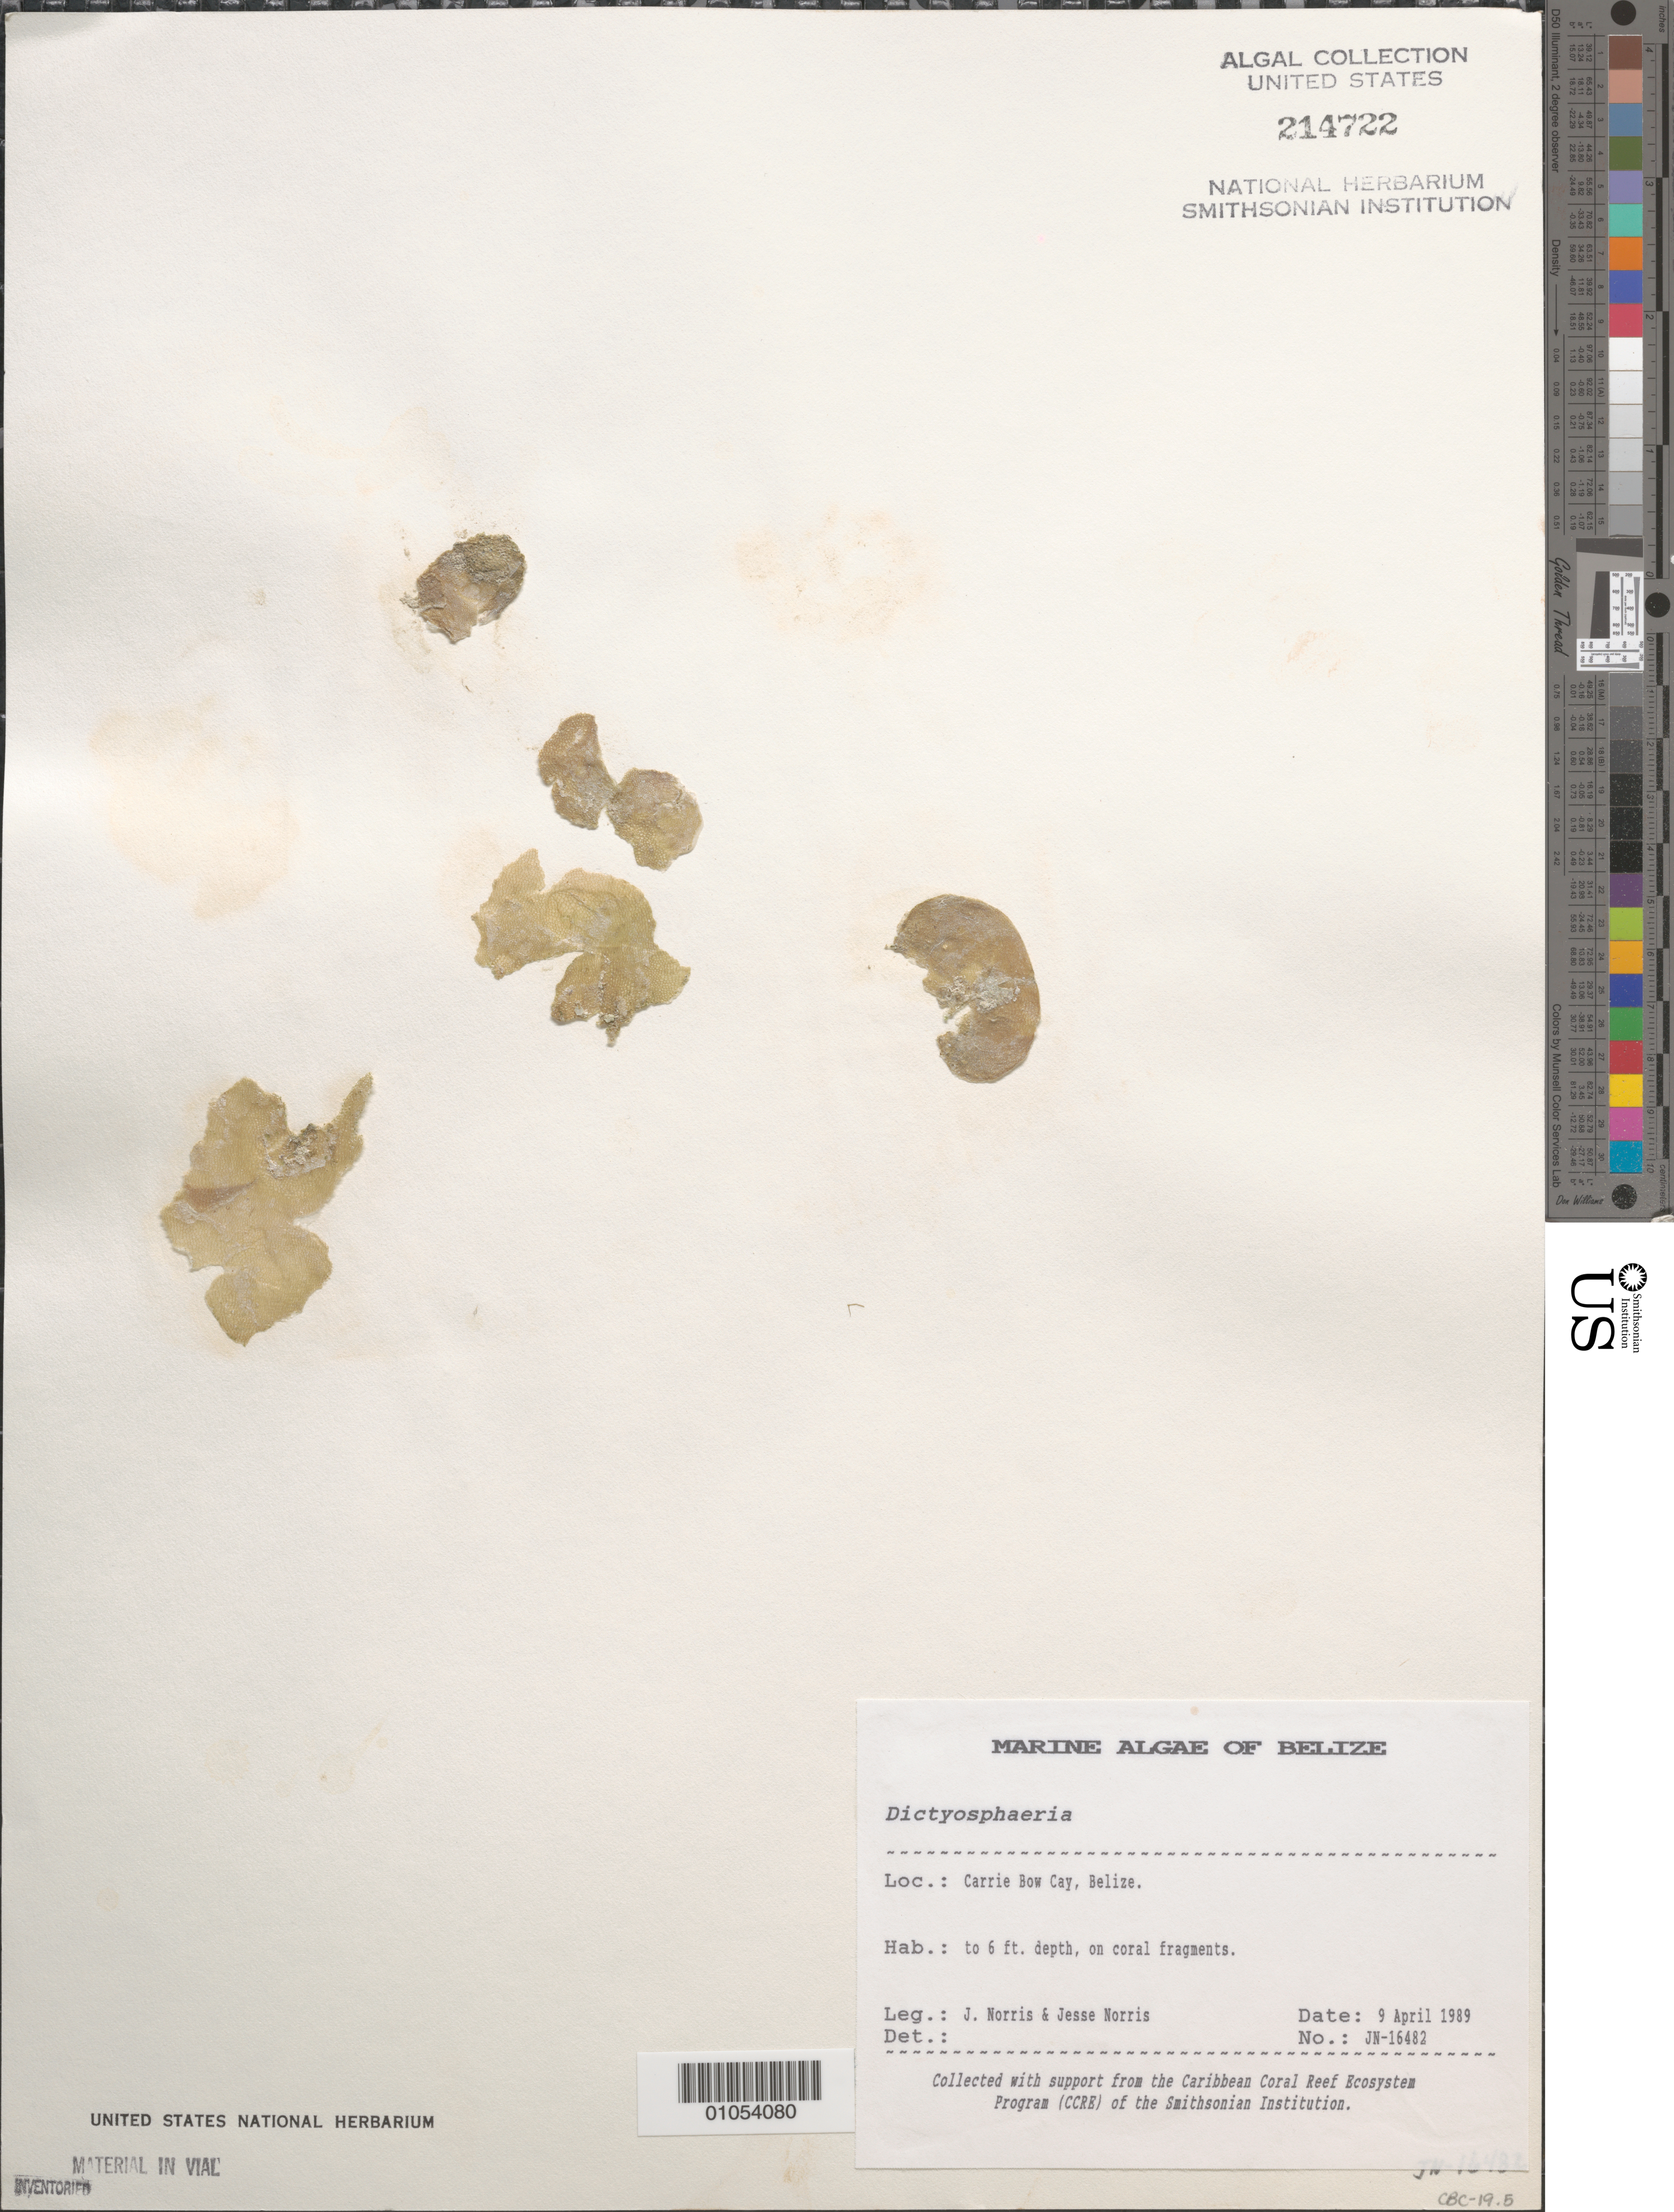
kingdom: Plantae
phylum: Chlorophyta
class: Ulvophyceae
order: Siphonocladales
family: Siphonocladaceae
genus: Dictyosphaeria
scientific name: Dictyosphaeria sp.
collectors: J. N. Norris & J. A. Norris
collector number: JN-16482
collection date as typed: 09 Apr 1989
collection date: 1989-04-09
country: Belize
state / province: Stann Creek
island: Carrie Bow Cay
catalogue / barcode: US 214722